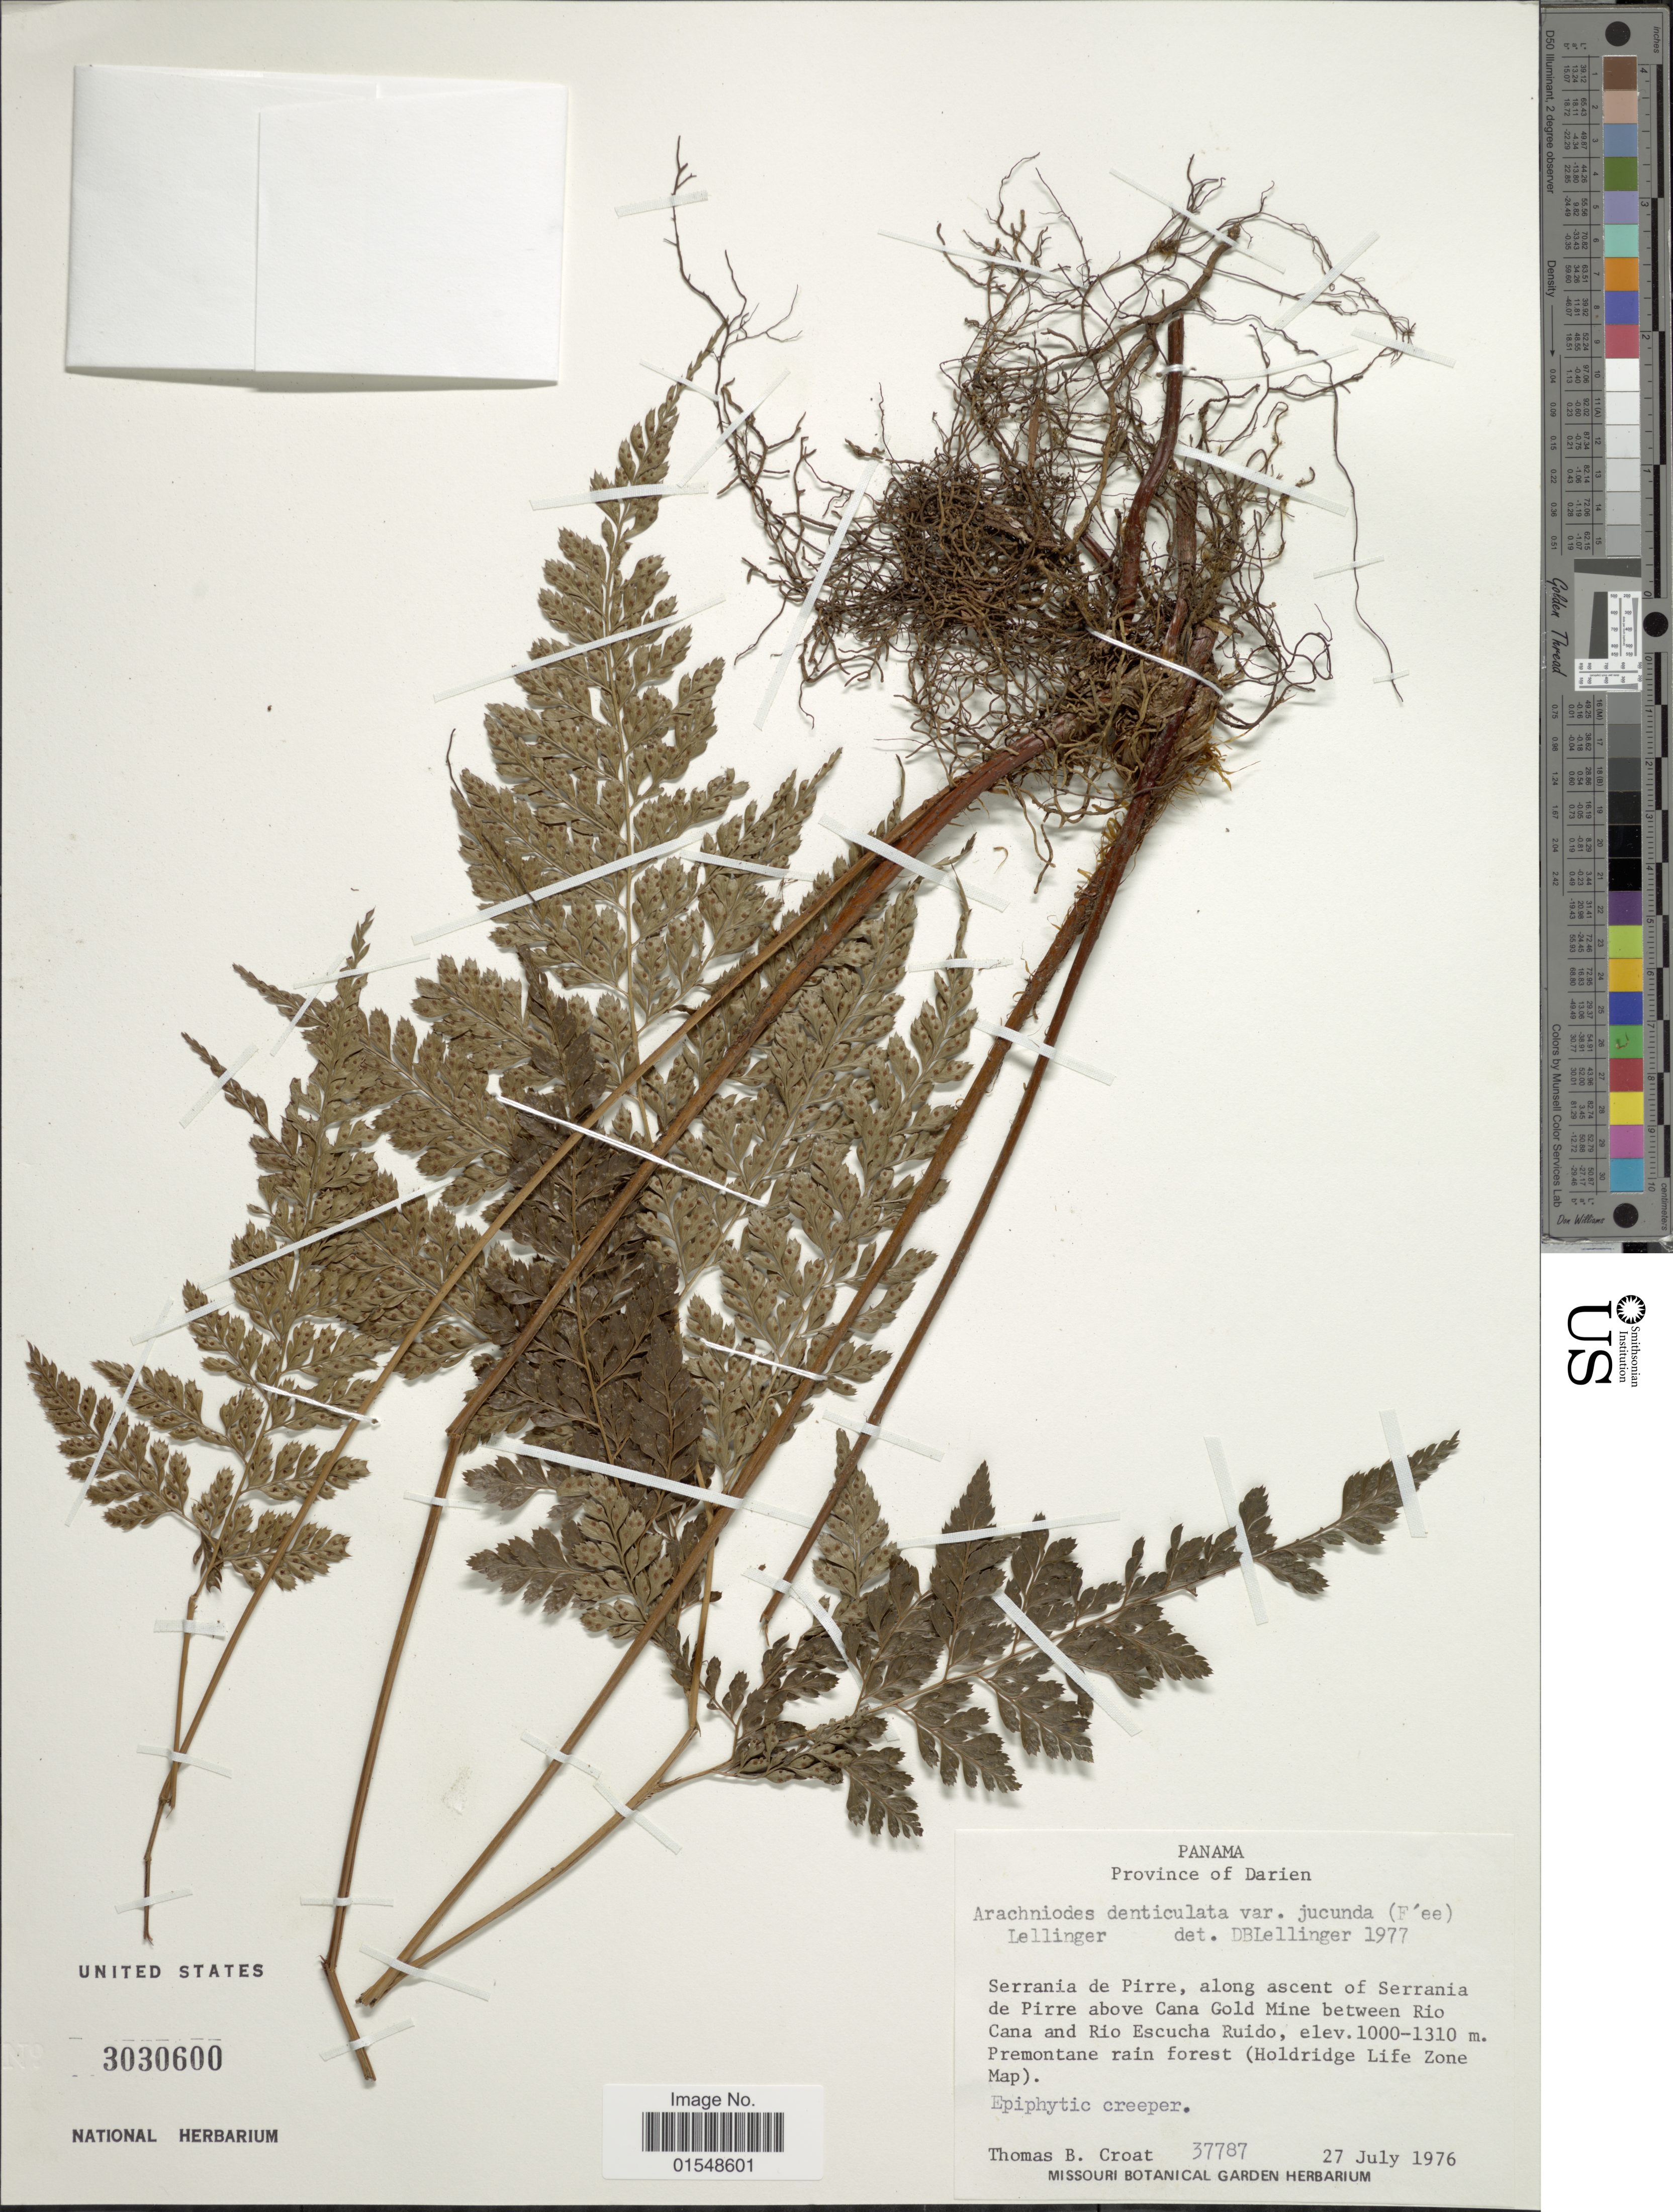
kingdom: Plantae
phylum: Tracheophyta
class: Polypodiopsida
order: Polypodiales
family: Dryopteridaceae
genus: Arachniodes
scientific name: Arachniodes denticulata var. jucunda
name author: (Fée) Lellinger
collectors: T. B. Croat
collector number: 37787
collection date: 1976-07-27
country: Panama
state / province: Darién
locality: Serrania de Pirre, along ascent of Serrania de Pirre above Cana Gold Mine between Rio Cana and Rio Escucha Ruido, Premotane rain forest (Holdridge Life Zone Map).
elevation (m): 1000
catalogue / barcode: US 3030600